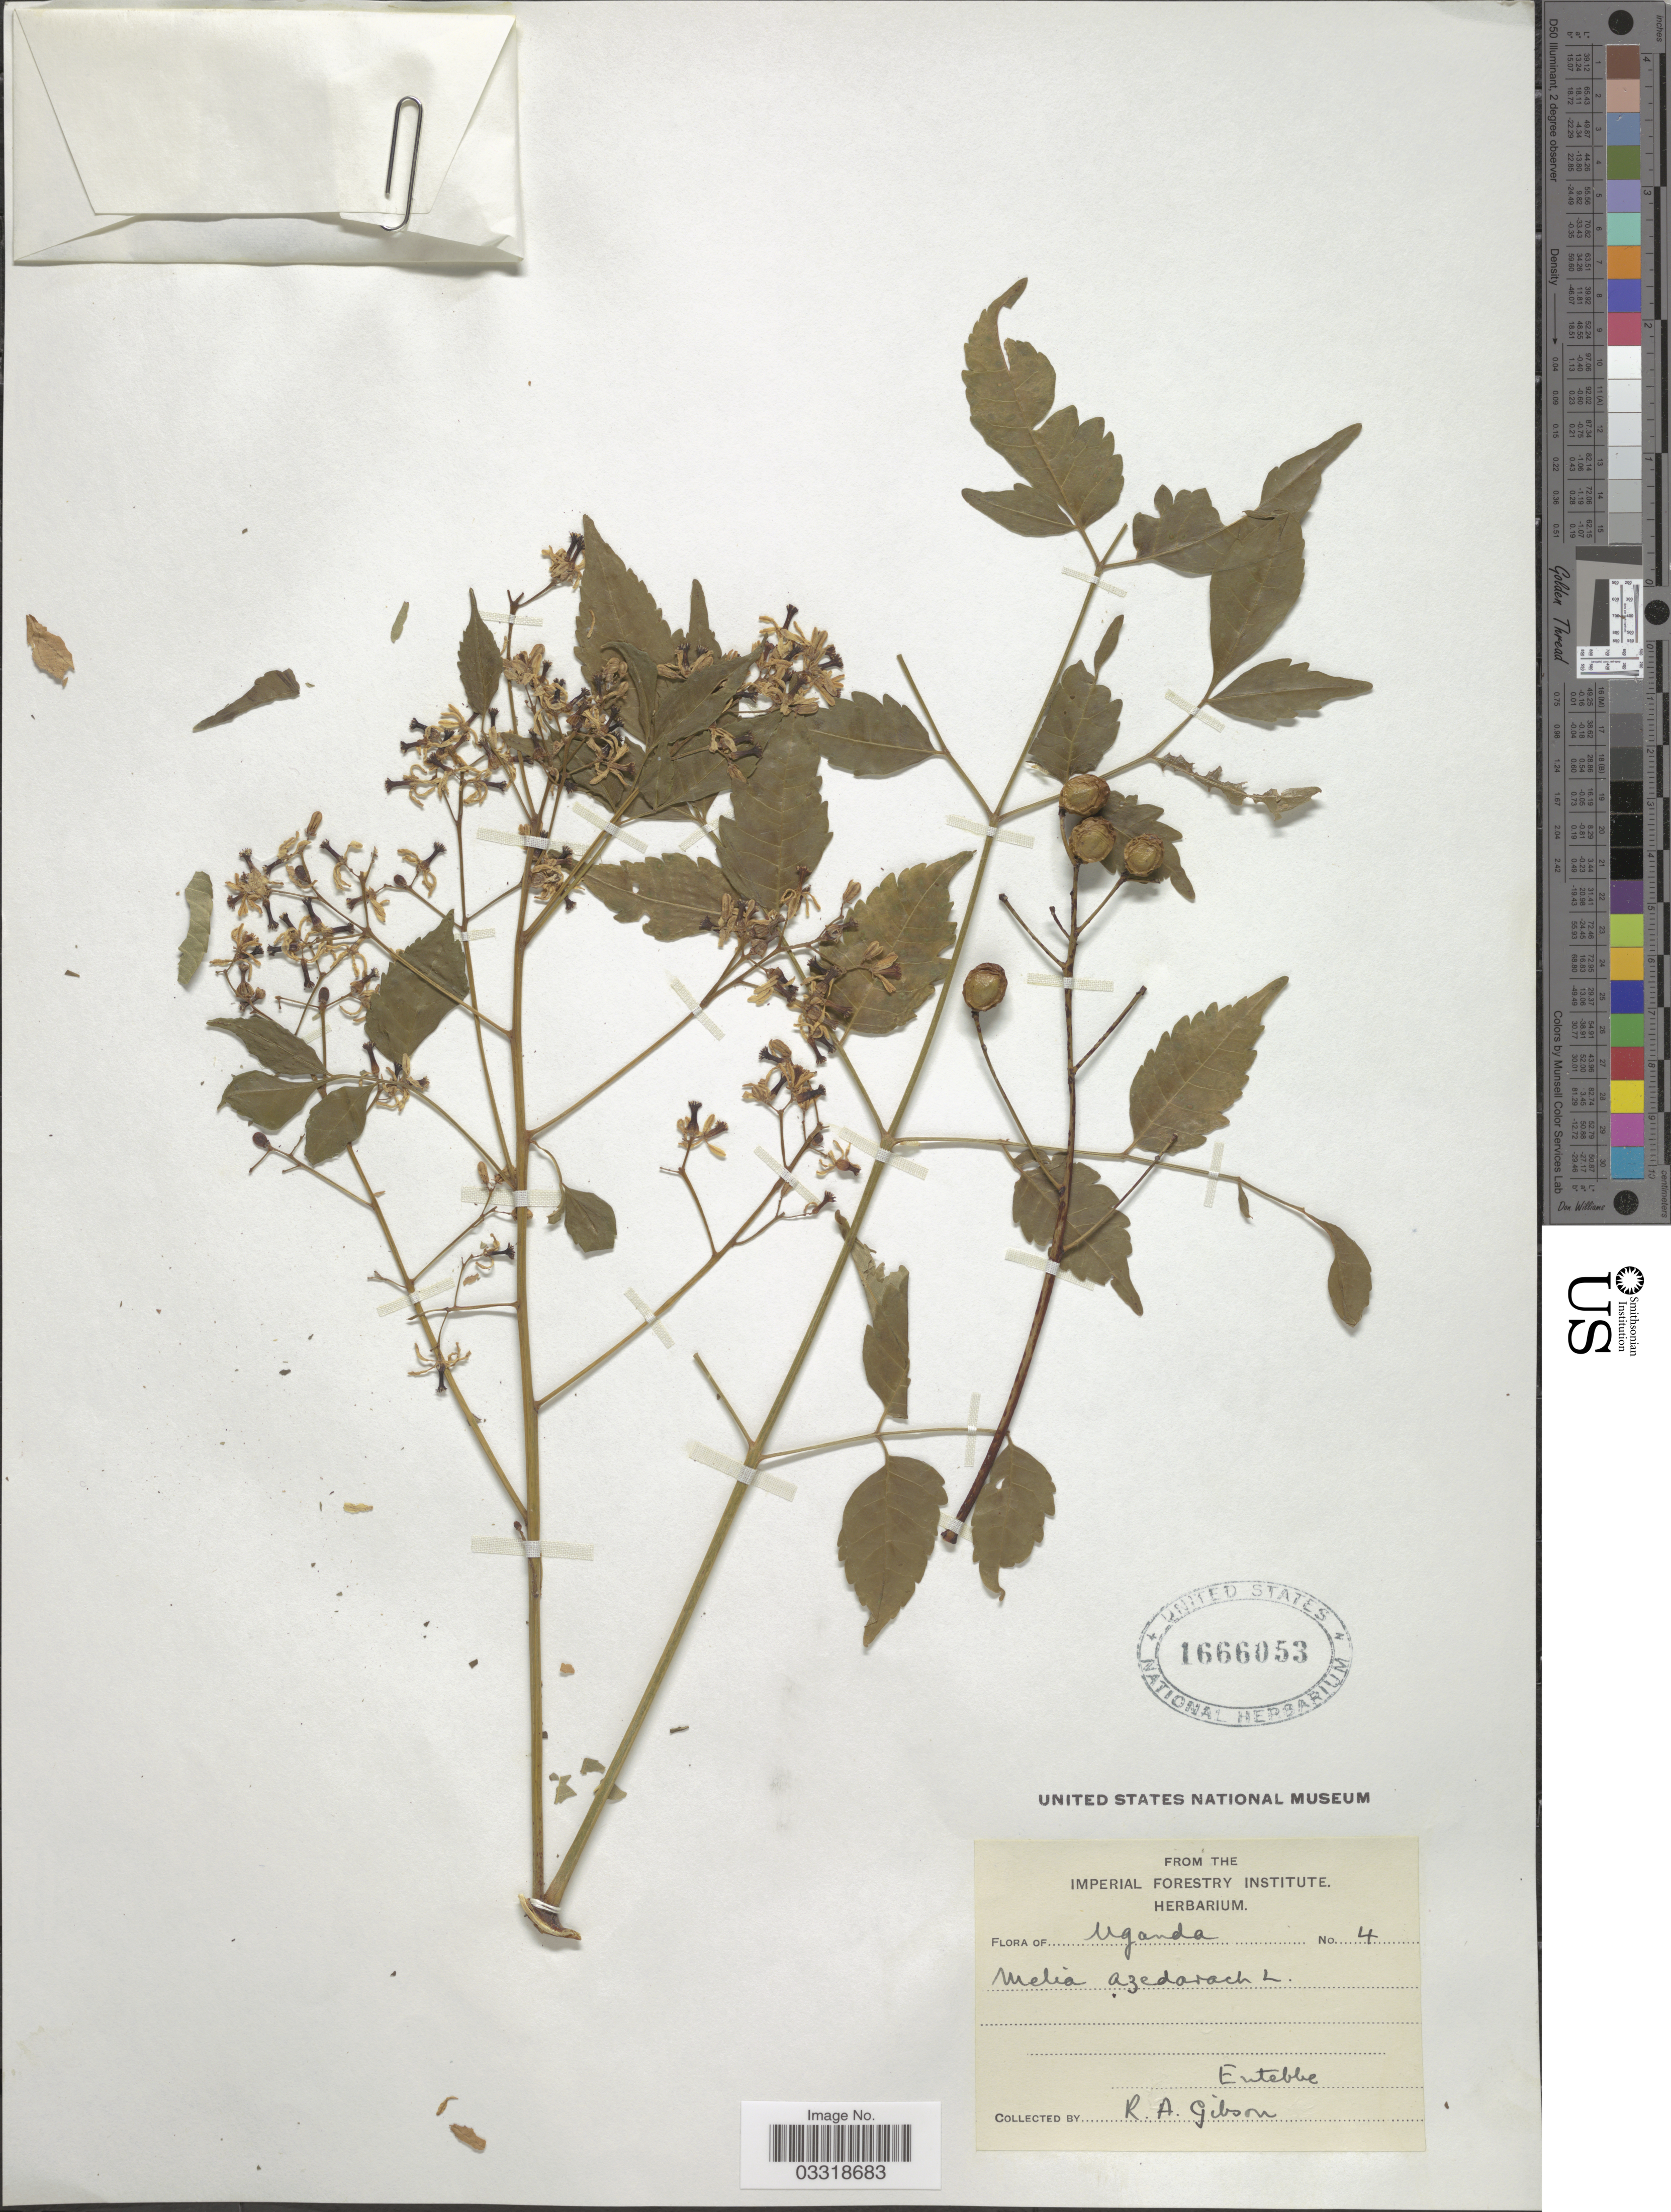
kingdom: Plantae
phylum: Tracheophyta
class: Magnoliopsida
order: Sapindales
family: Meliaceae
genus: Melia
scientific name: Melia azedarach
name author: L.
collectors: R. Gibson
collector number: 4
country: Uganda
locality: Entebbe.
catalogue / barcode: US 1666053